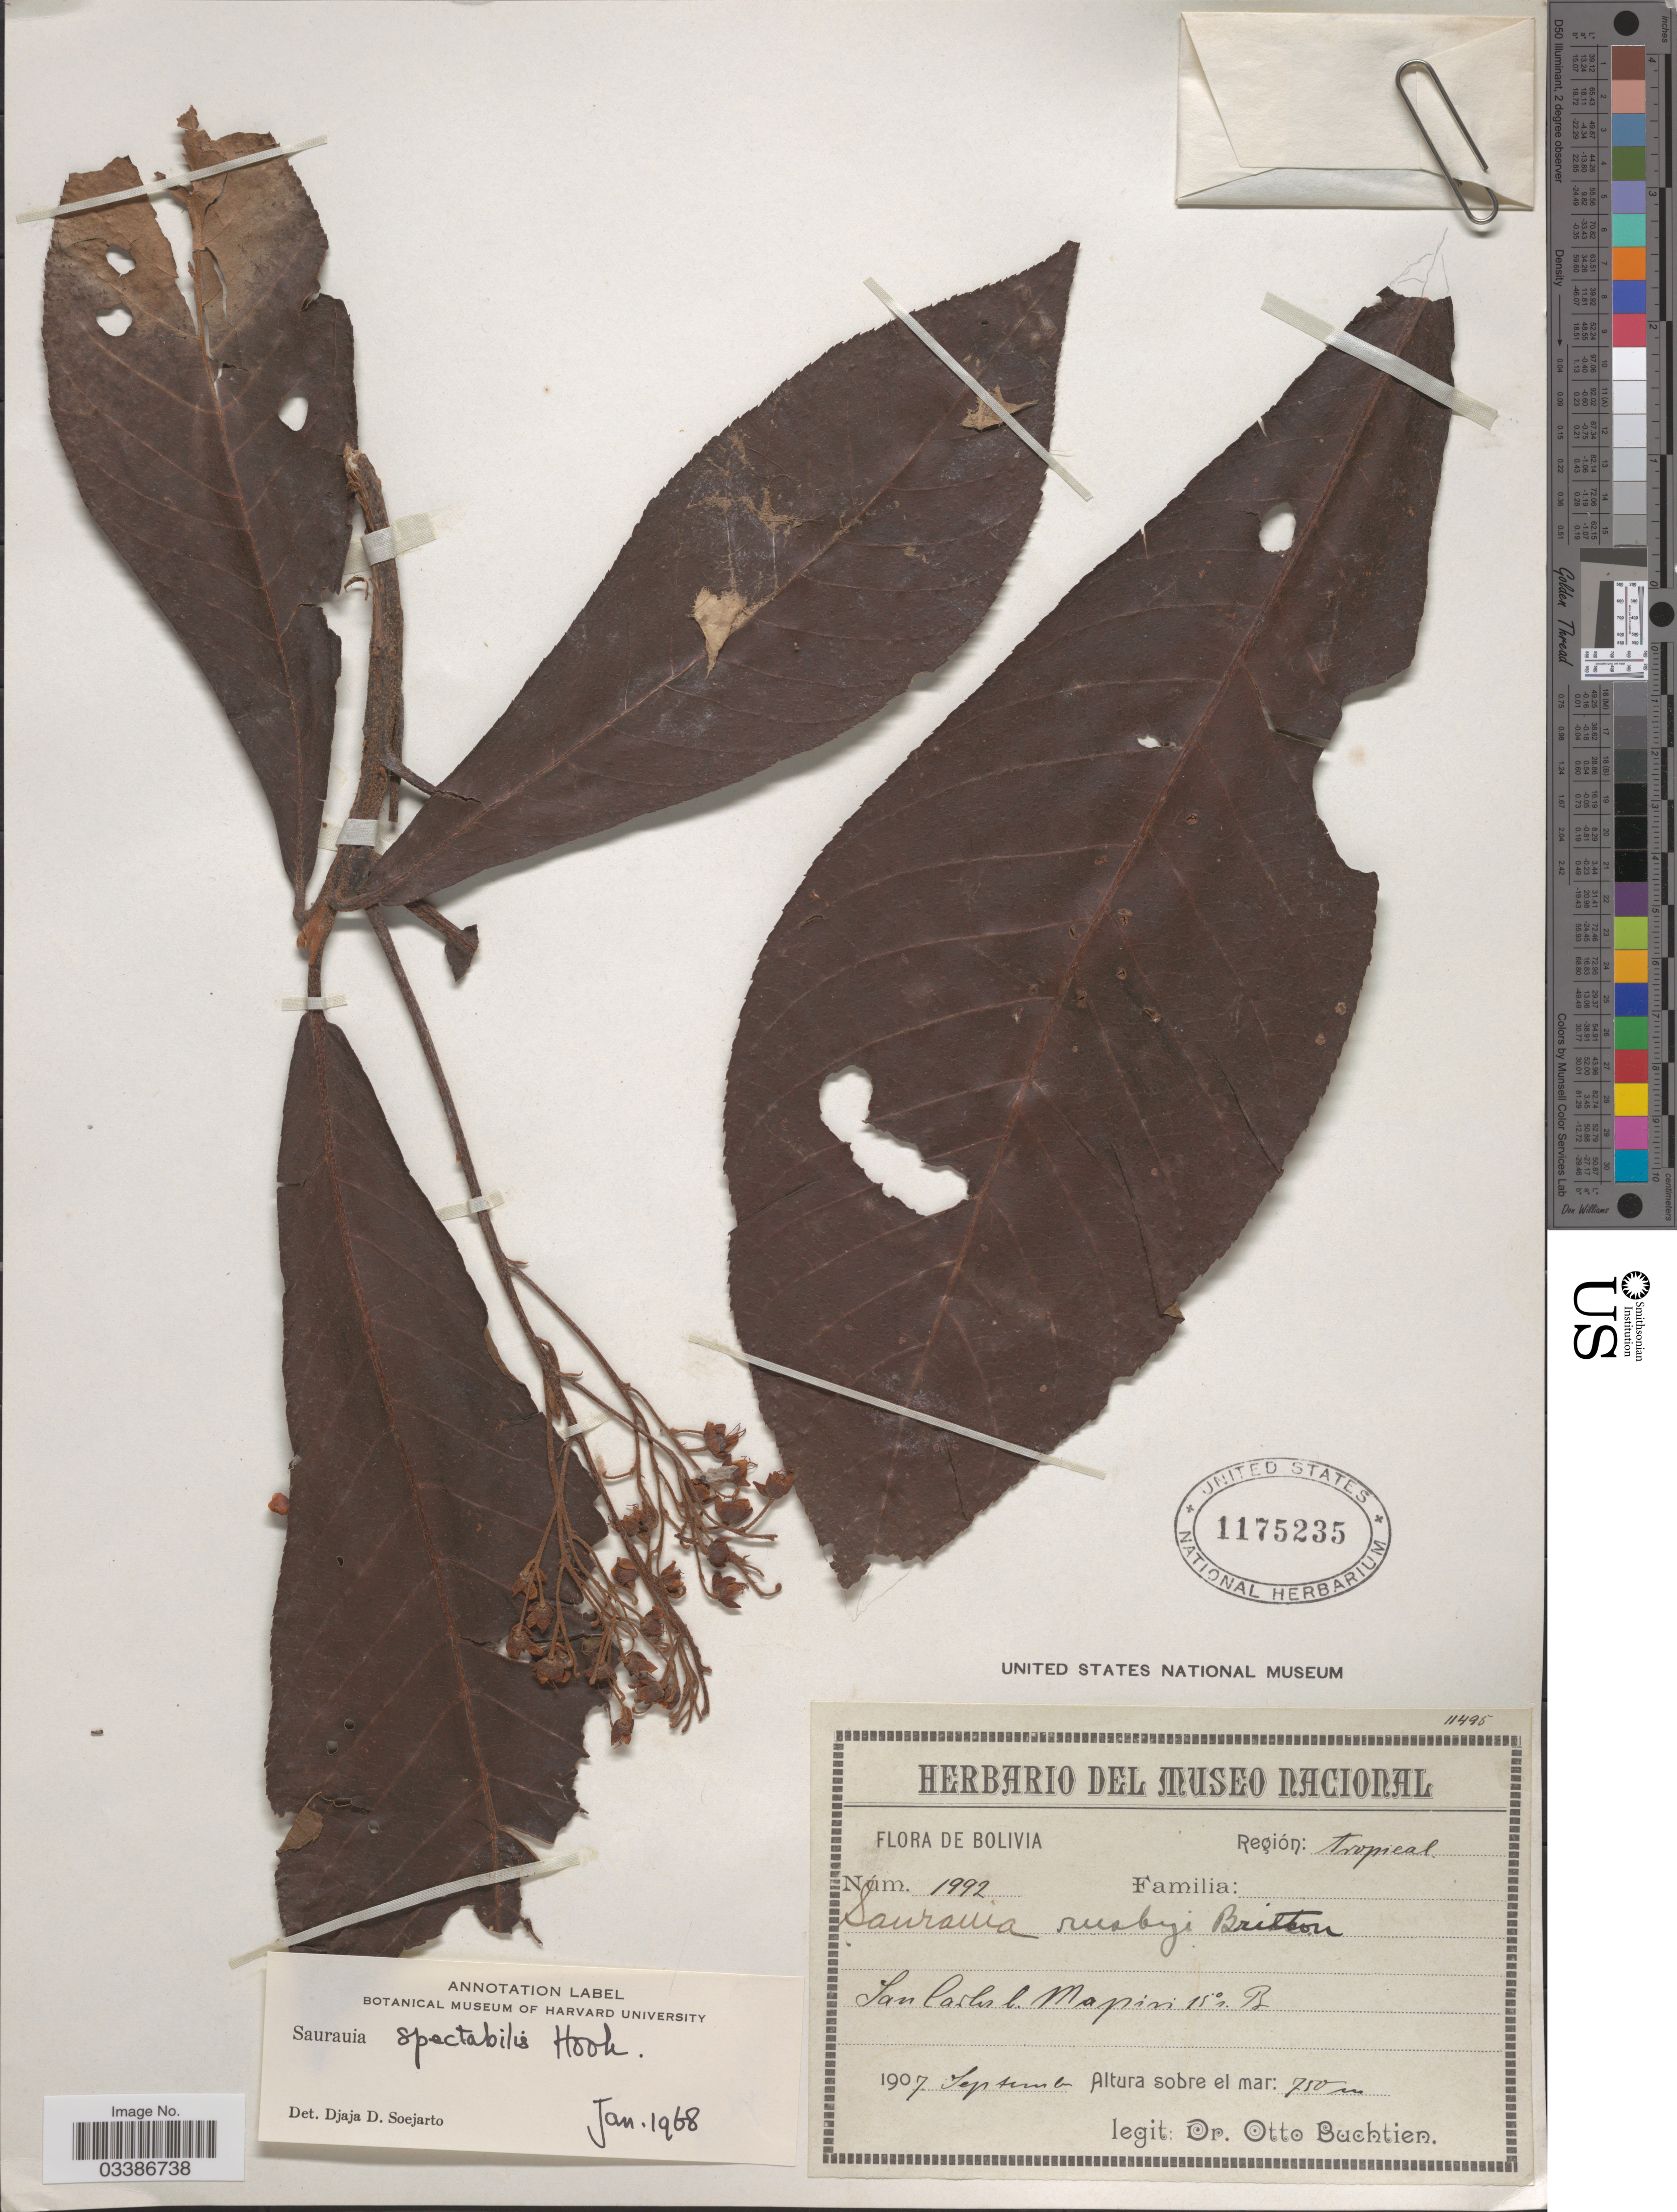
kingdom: Plantae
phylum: Tracheophyta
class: Magnoliopsida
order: Ericales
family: Actinidiaceae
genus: Saurauia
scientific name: Saurauia spectabilis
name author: Hook.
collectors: O. Buchtien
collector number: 1992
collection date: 1907-09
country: Bolivia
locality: San Carlos b. Mapiri 15°n B.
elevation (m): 750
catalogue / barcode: US 1175235